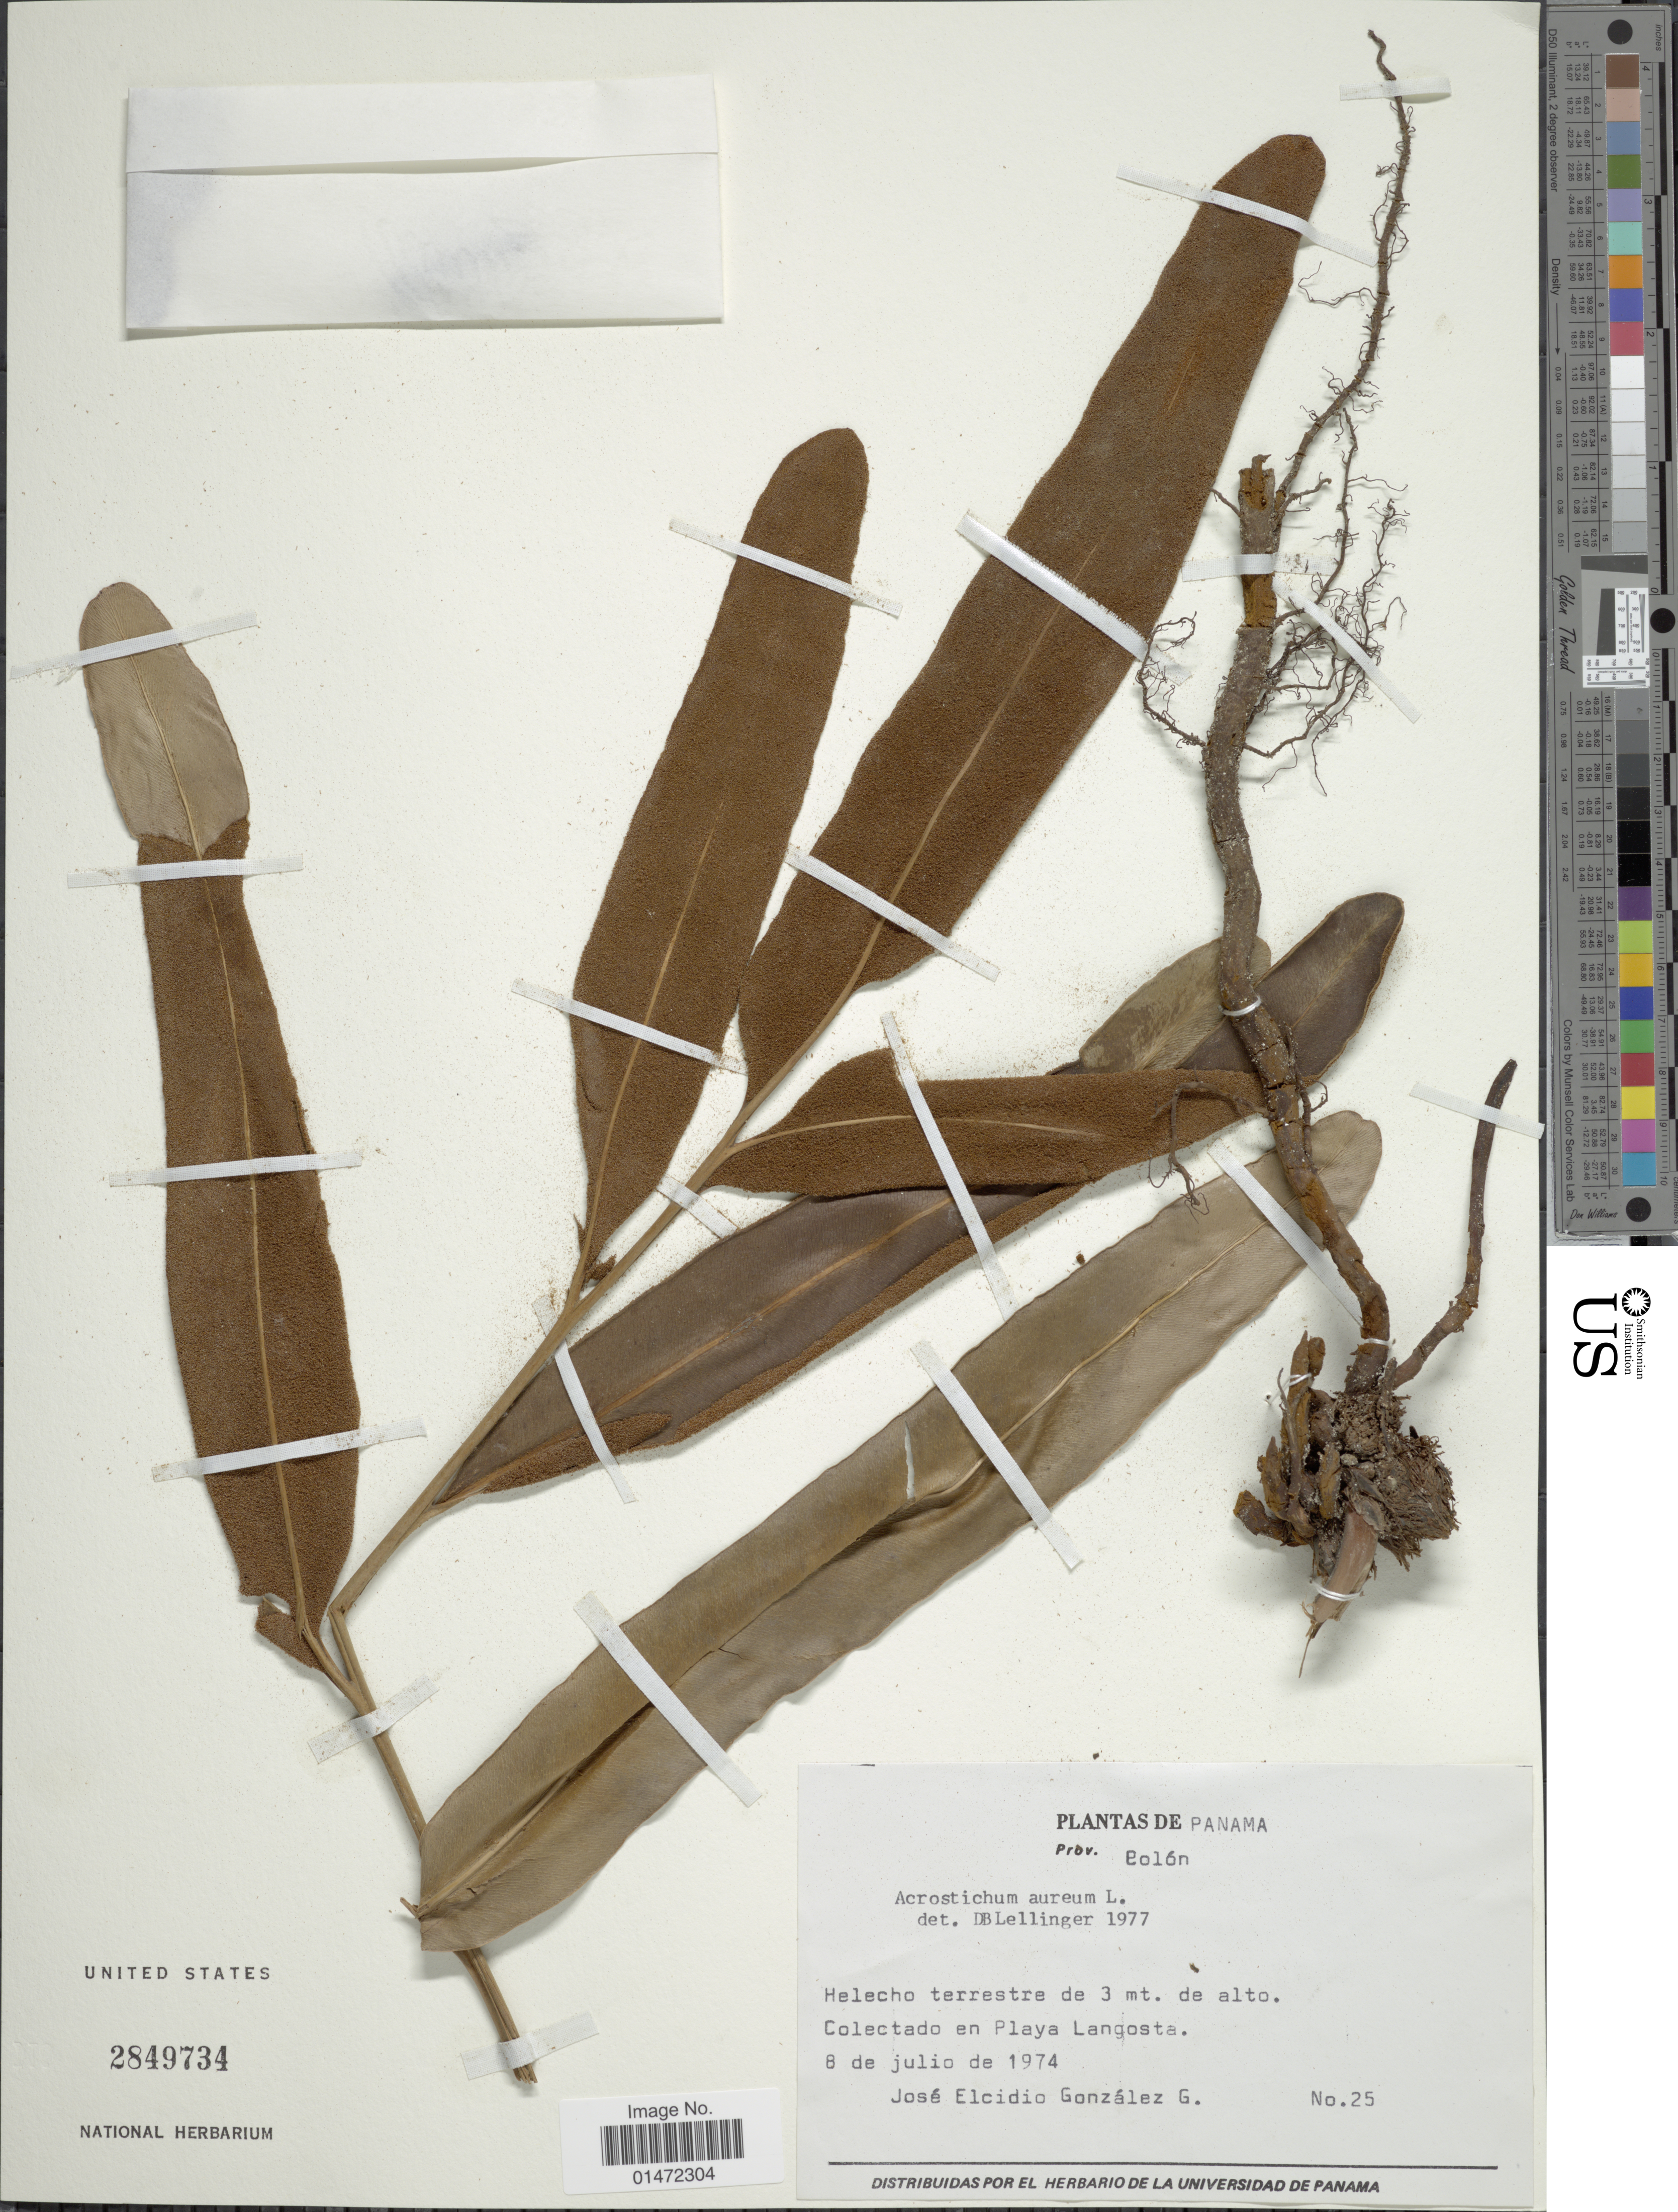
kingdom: Plantae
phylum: Tracheophyta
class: Polypodiopsida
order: Polypodiales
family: Pteridaceae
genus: Acrostichum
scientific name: Acrostichum aureum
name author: L.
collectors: J. González G.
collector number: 25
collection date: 1974-07-08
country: Panama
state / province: Colón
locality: Colectado en Playa Langosta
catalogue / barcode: US 2849734